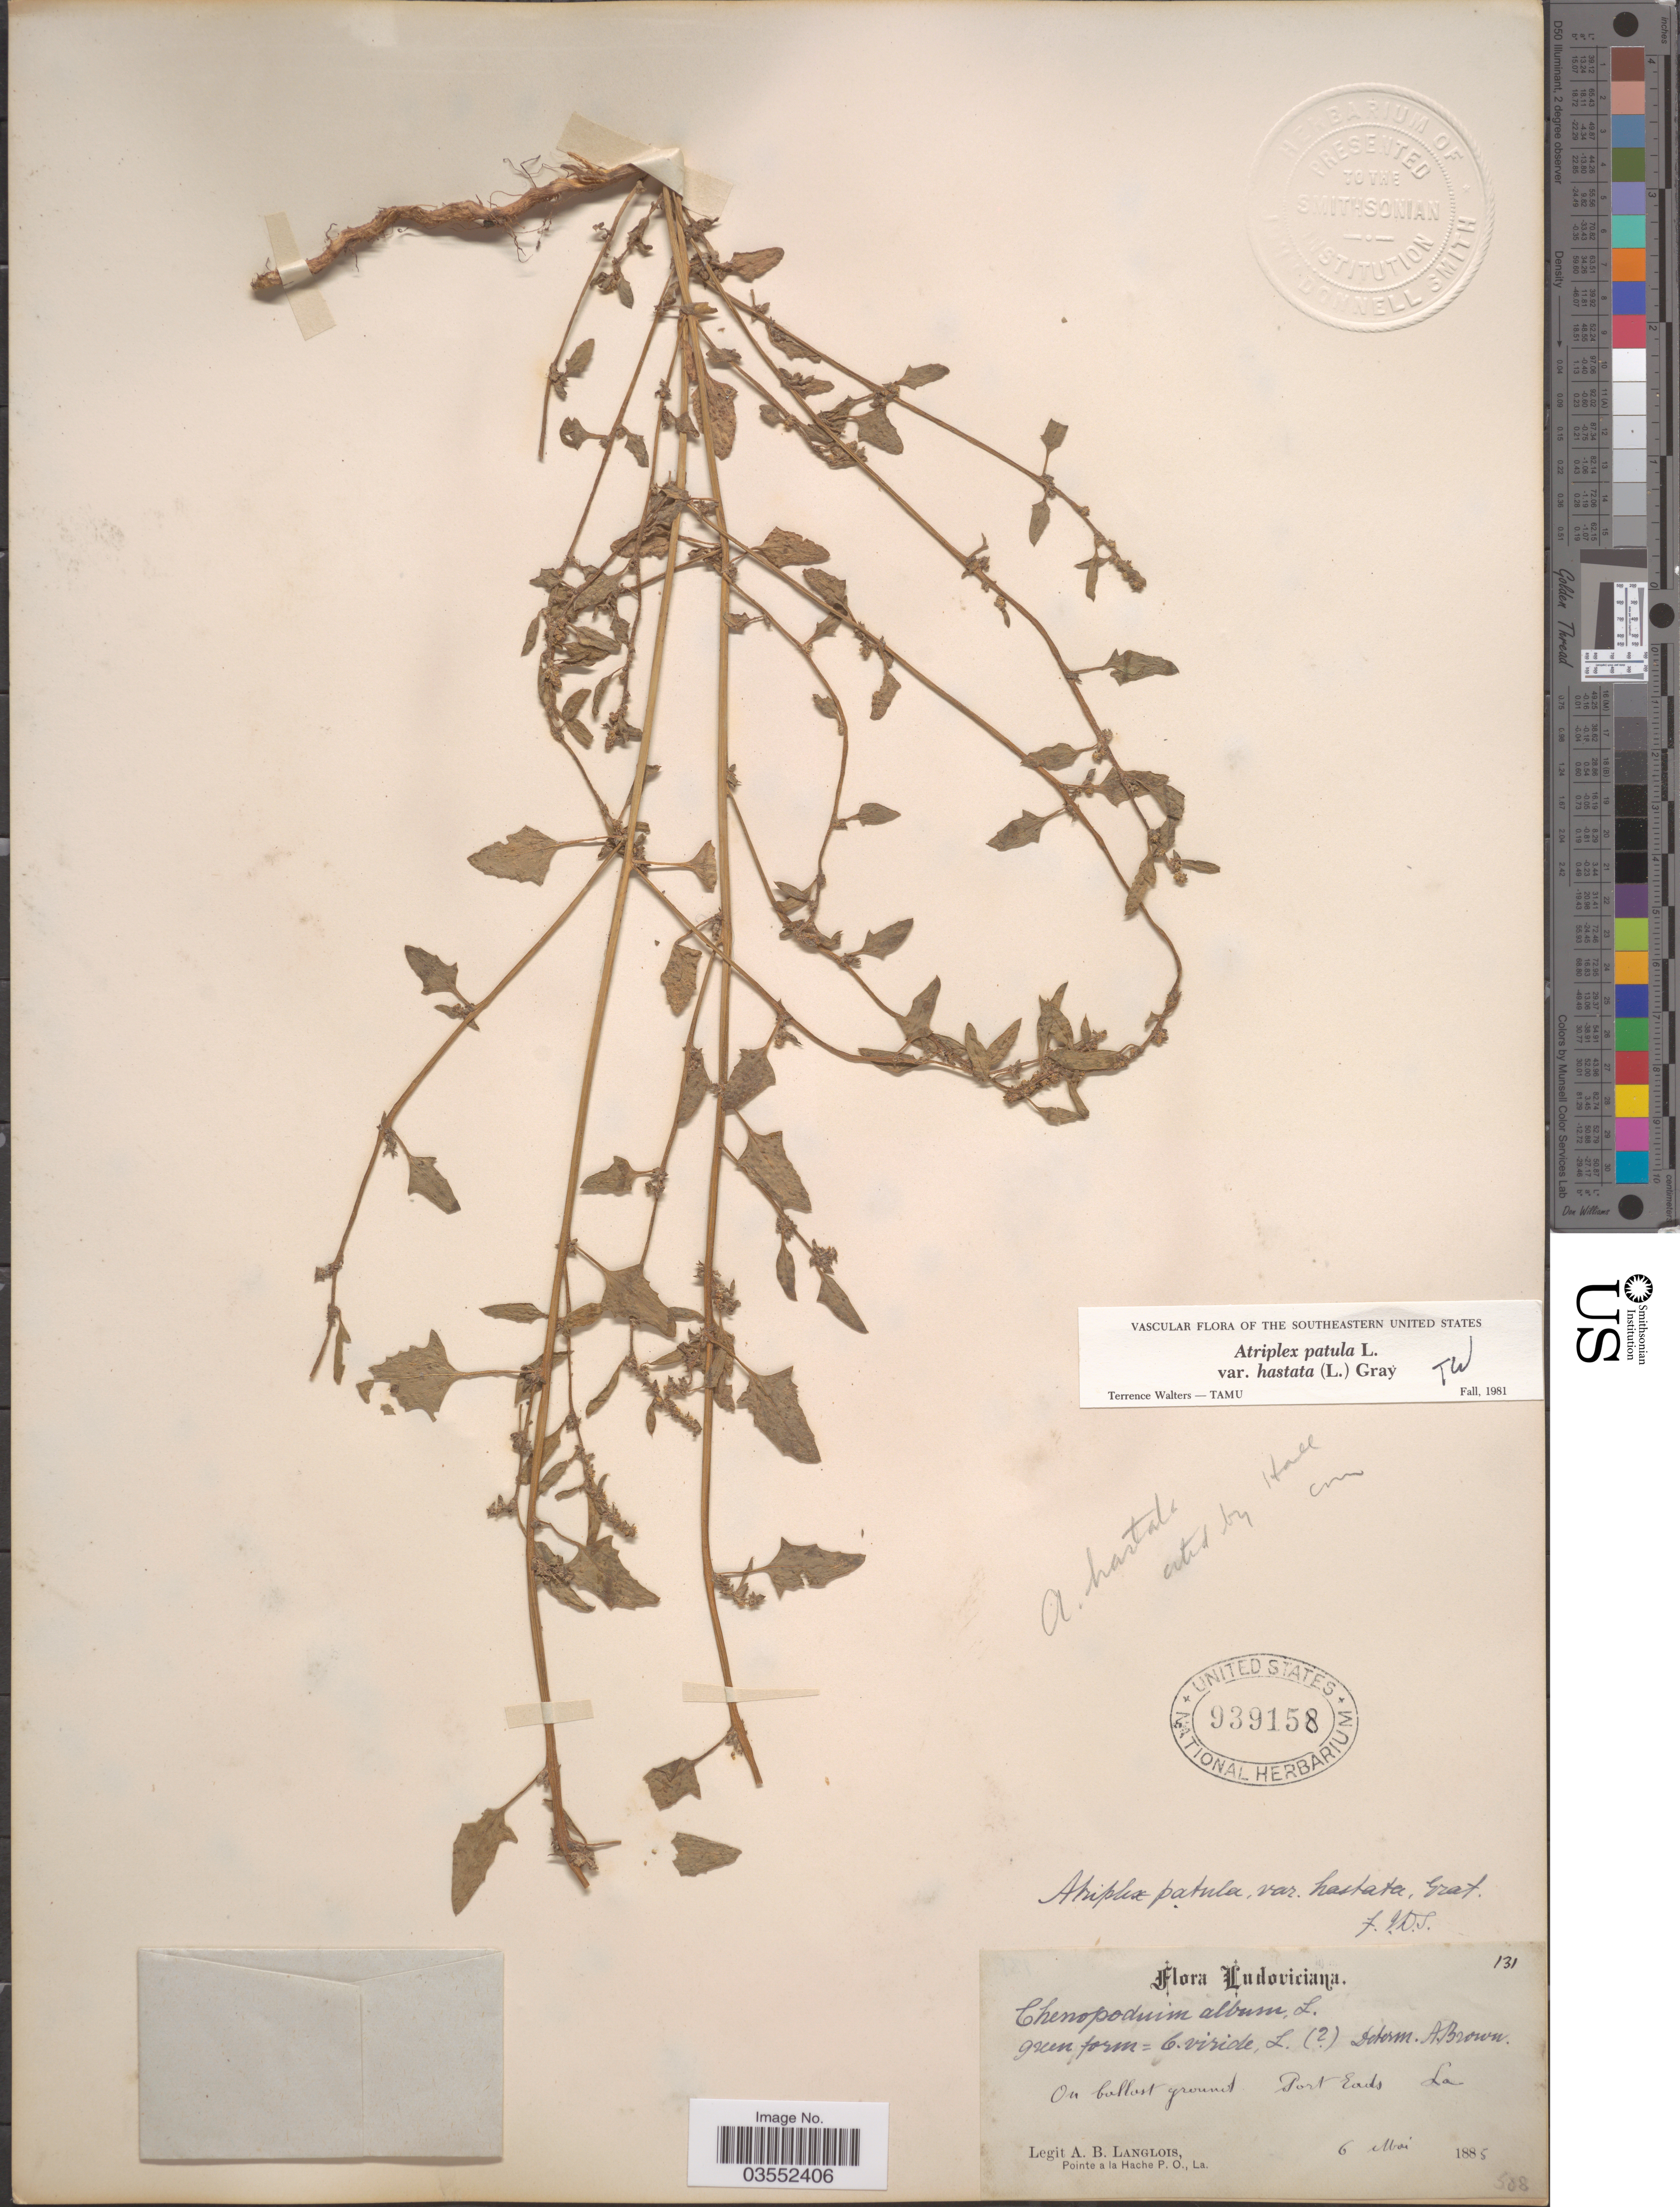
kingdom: Plantae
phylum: Tracheophyta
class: Magnoliopsida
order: Caryophyllales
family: Amaranthaceae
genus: Atriplex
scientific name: Atriplex patula var. hastata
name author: (L.) A. Gray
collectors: A. Langlois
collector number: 131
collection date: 1885-05-06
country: United States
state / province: Louisiana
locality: On ballast ground, Port Eads.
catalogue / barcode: US 939158